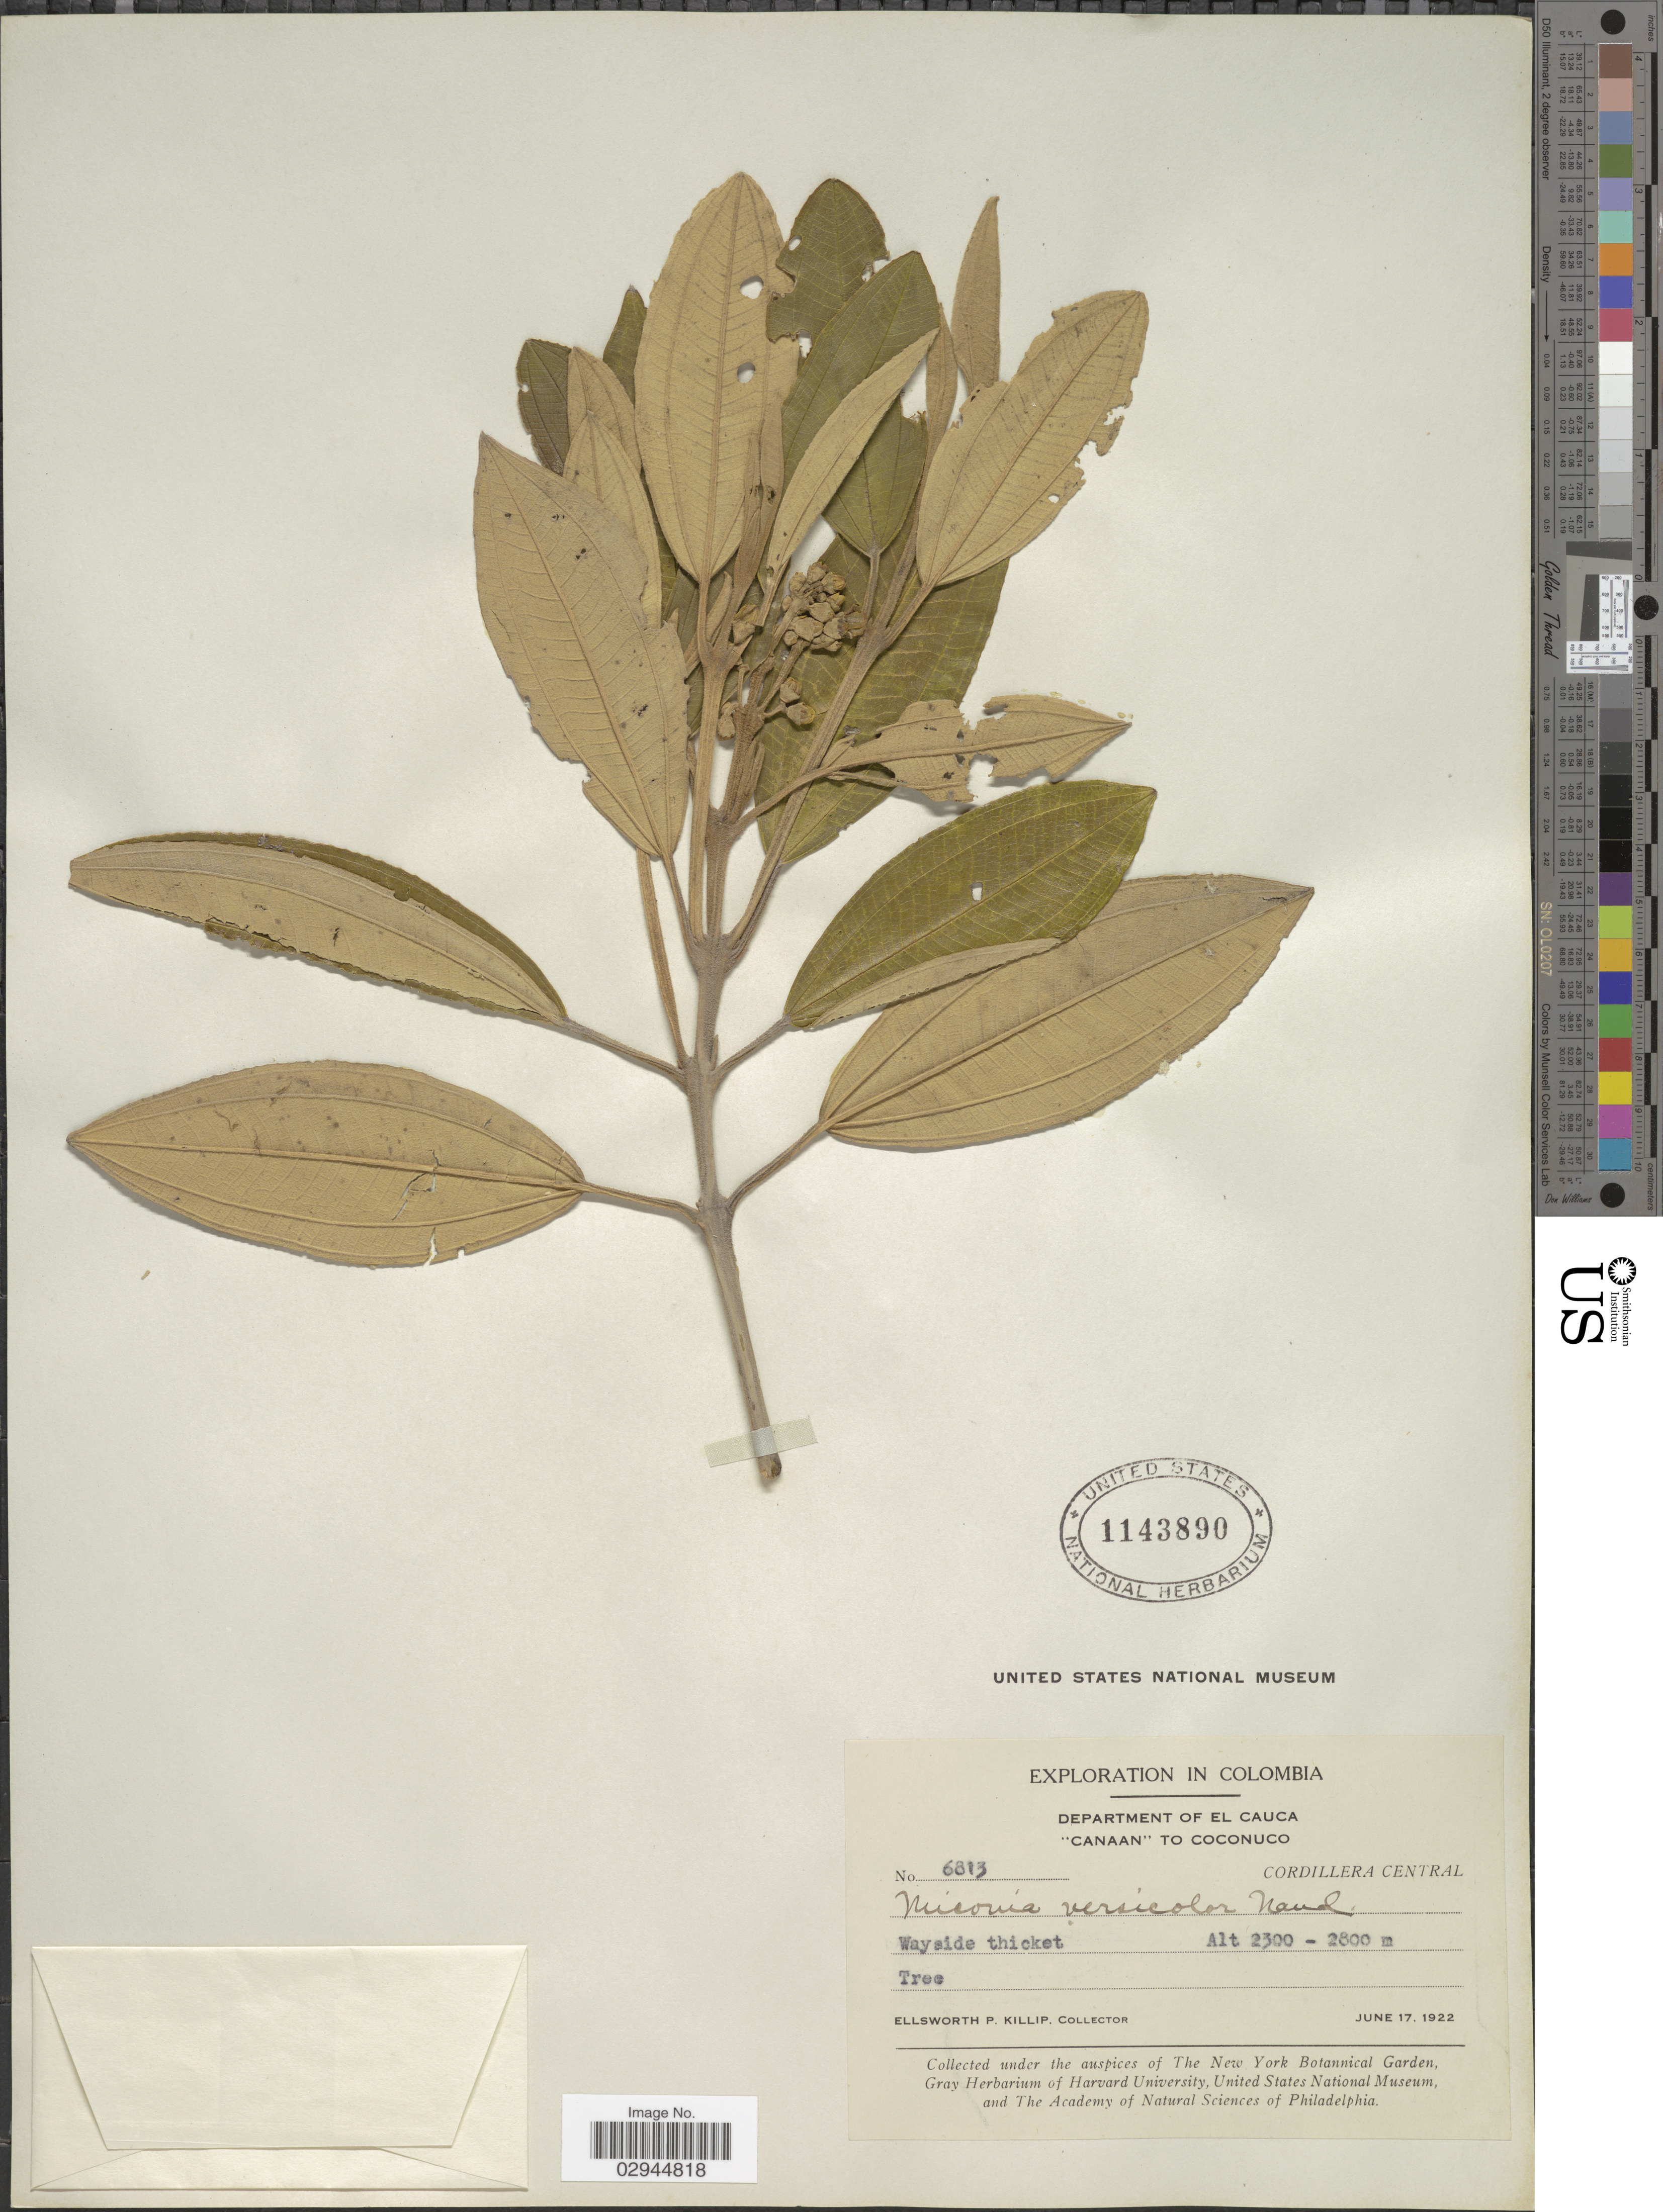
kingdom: Plantae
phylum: Tracheophyta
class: Magnoliopsida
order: Myrtales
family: Melastomataceae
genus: Miconia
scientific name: Miconia versicolor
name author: Naudin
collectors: E. P. Killip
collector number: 6813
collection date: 1922-06-17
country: Colombia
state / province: Cauca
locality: Department of El Cauca. "Canaan" to Coconuco. Cordillera Central.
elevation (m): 2300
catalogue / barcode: US 1143890